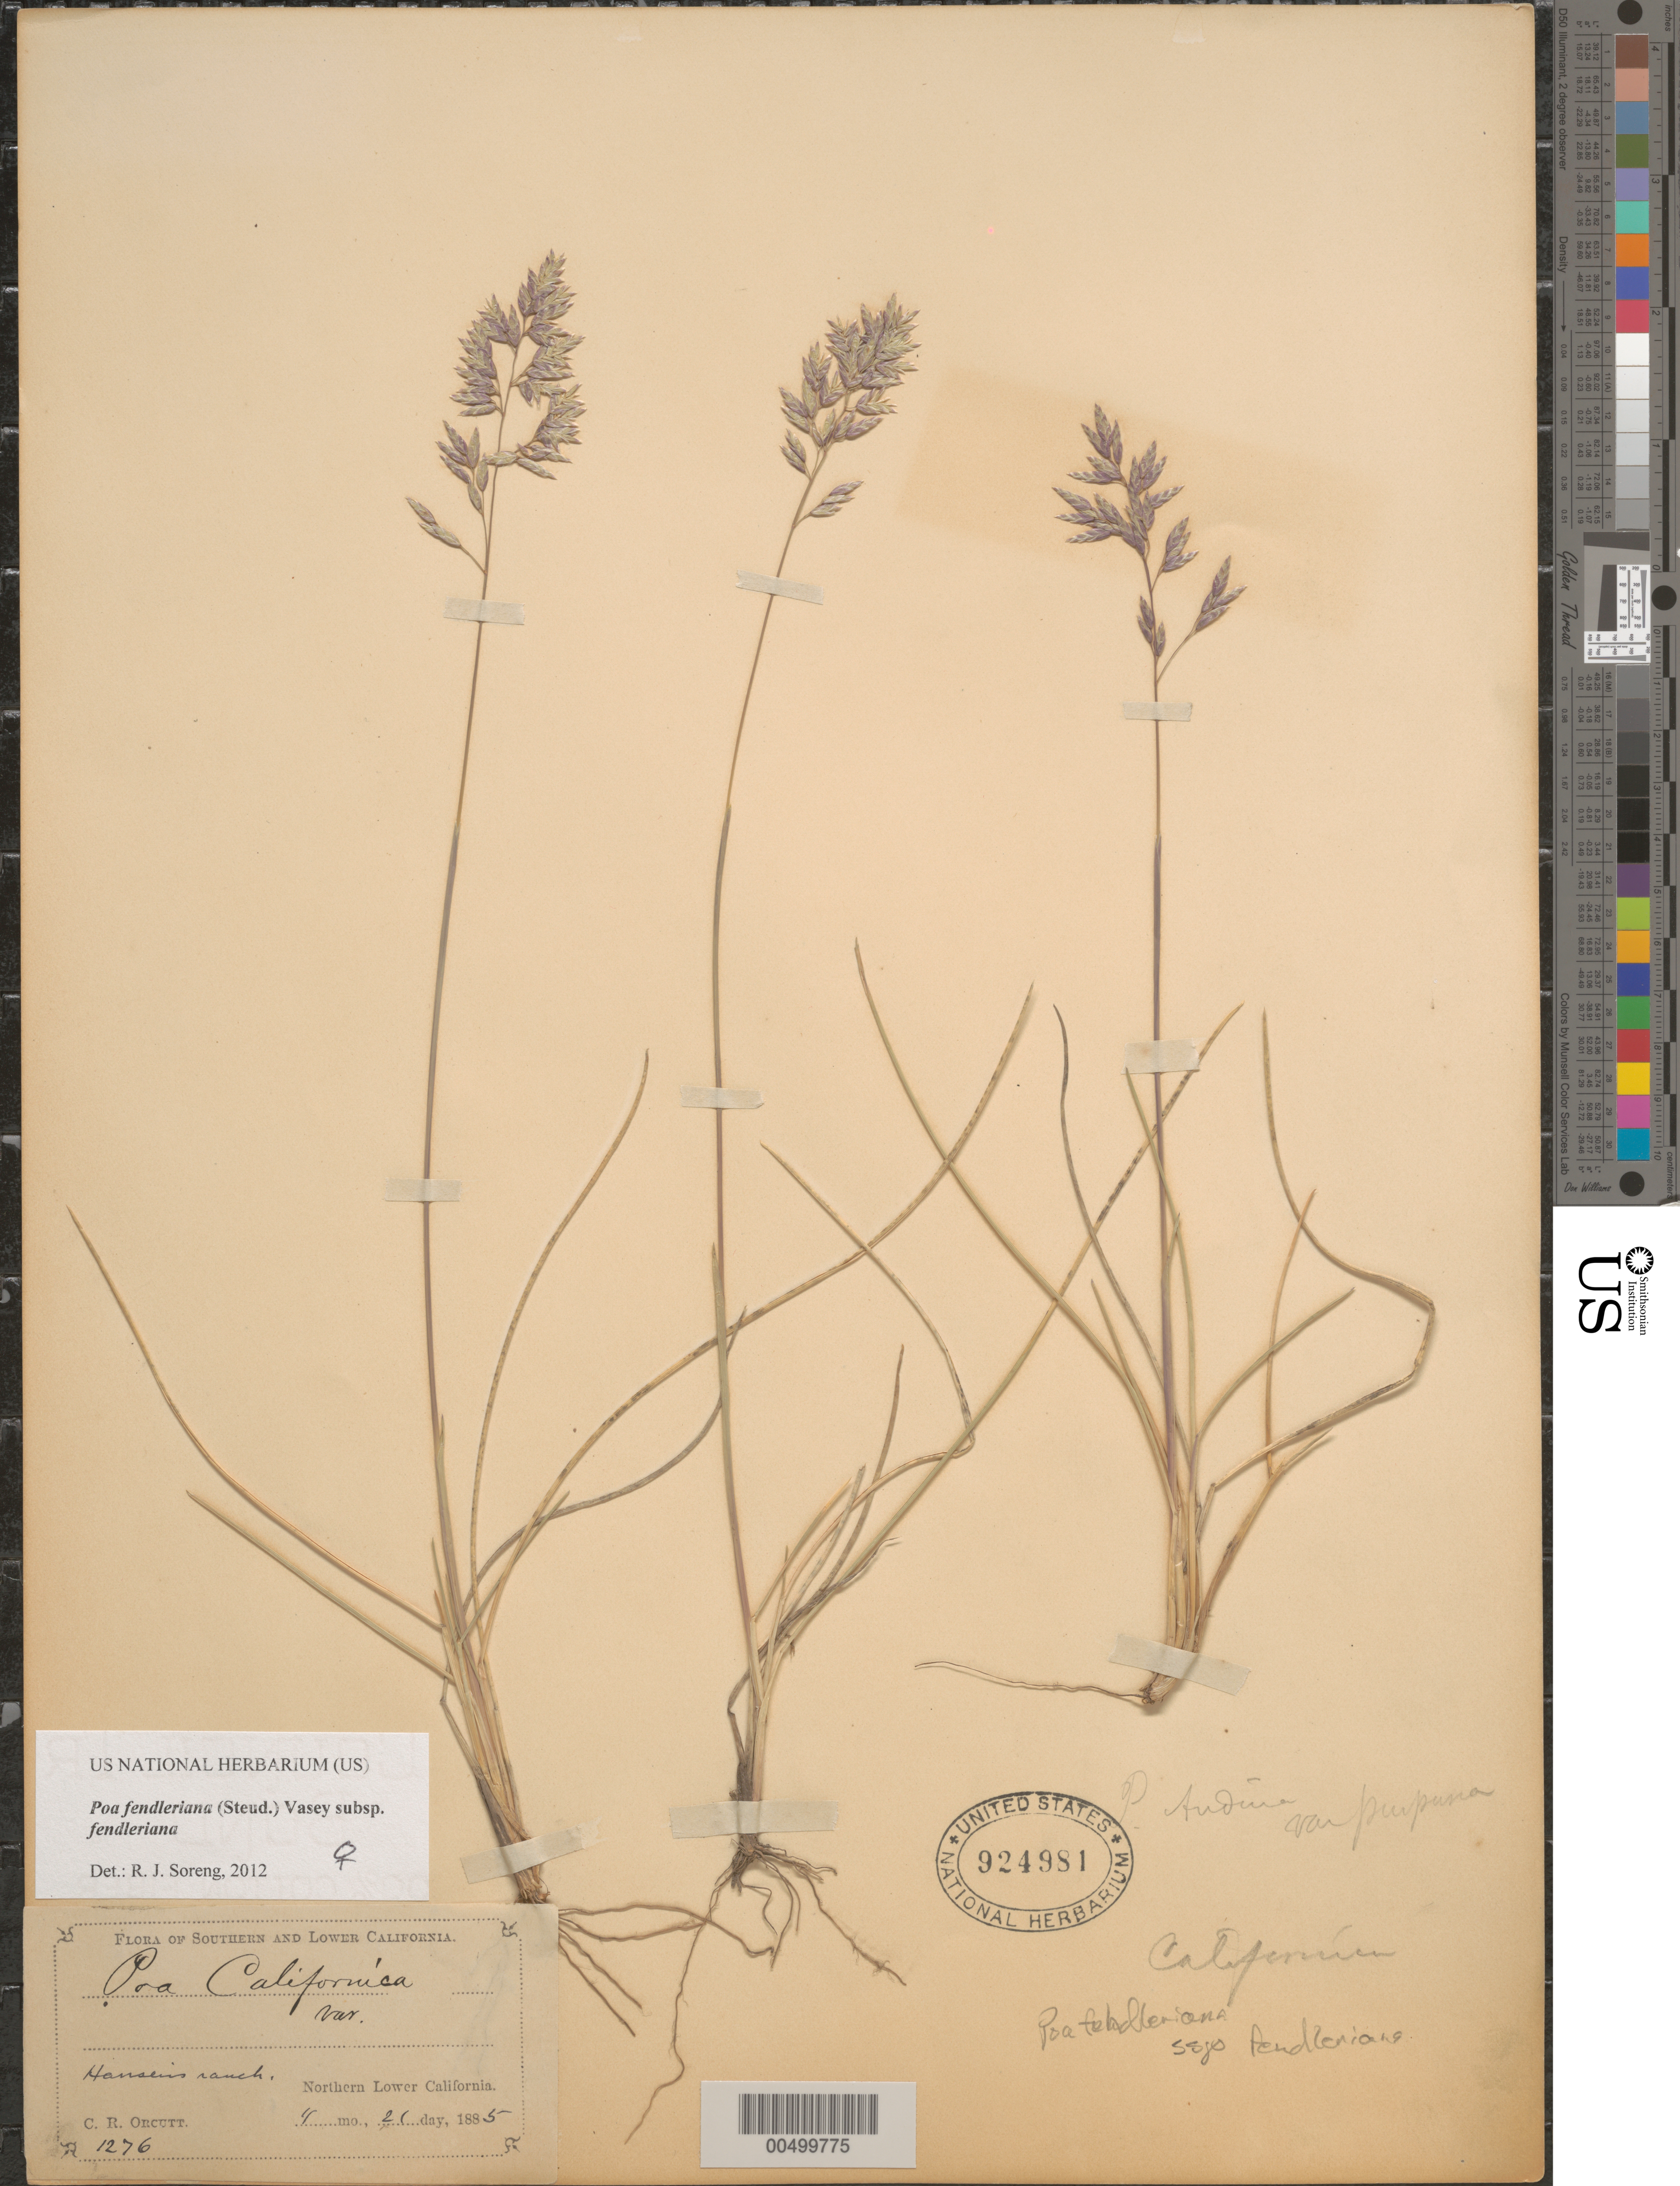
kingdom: Plantae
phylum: Tracheophyta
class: Liliopsida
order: Poales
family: Poaceae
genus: Poa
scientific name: Poa fendleriana subsp. fendleriana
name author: (Steud.) Vasey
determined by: Soreng, Robert J., Research Associate (BOT), Smithsonian Institution - National Museum of Natural History (UNITED STATES)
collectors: C. R. Orcutt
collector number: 1276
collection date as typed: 21 Apr 1885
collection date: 1885-04-21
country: Mexico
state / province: Baja California Norte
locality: Hansen's Ranch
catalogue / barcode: US 924981